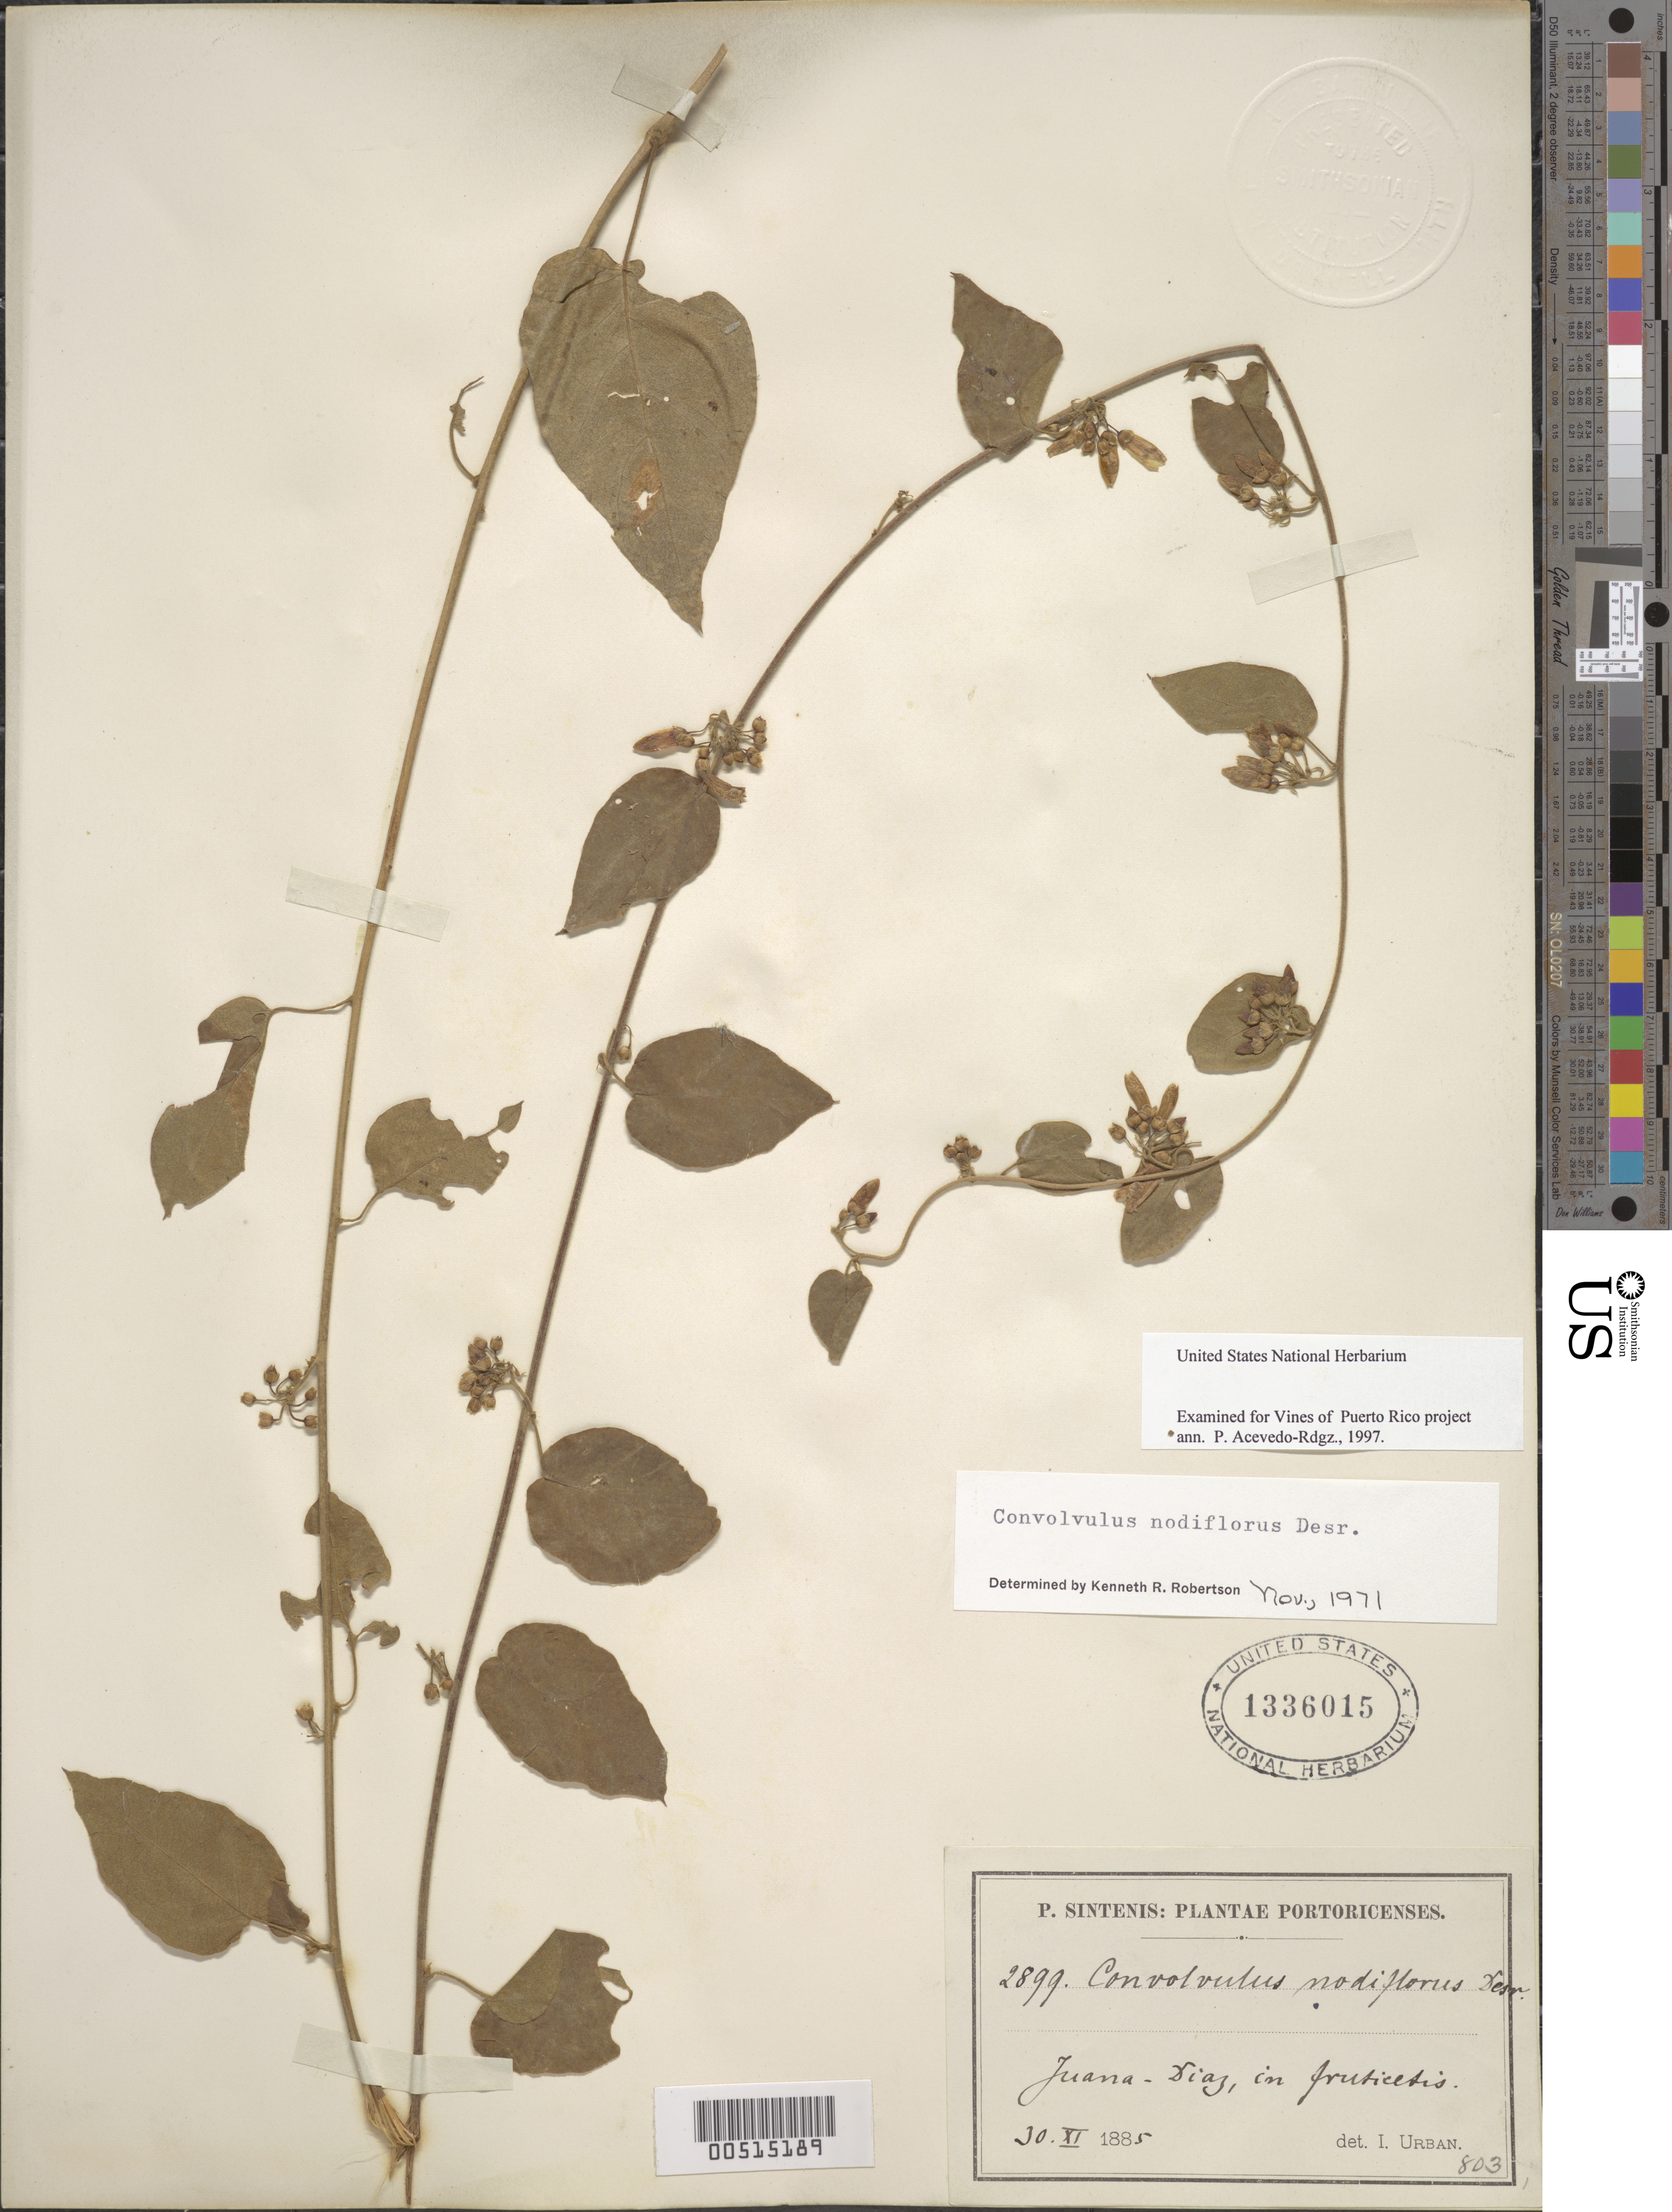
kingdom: Plantae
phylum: Tracheophyta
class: Magnoliopsida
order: Solanales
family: Convolvulaceae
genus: Convolvulus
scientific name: Convolvulus nodiflorus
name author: Desr.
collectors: P. Sintenis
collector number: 2899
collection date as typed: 30 Nov 1885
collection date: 1885-11-30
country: Puerto Rico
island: Greater Antilles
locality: Juana Diaz. In fruticetis.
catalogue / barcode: US 1336015